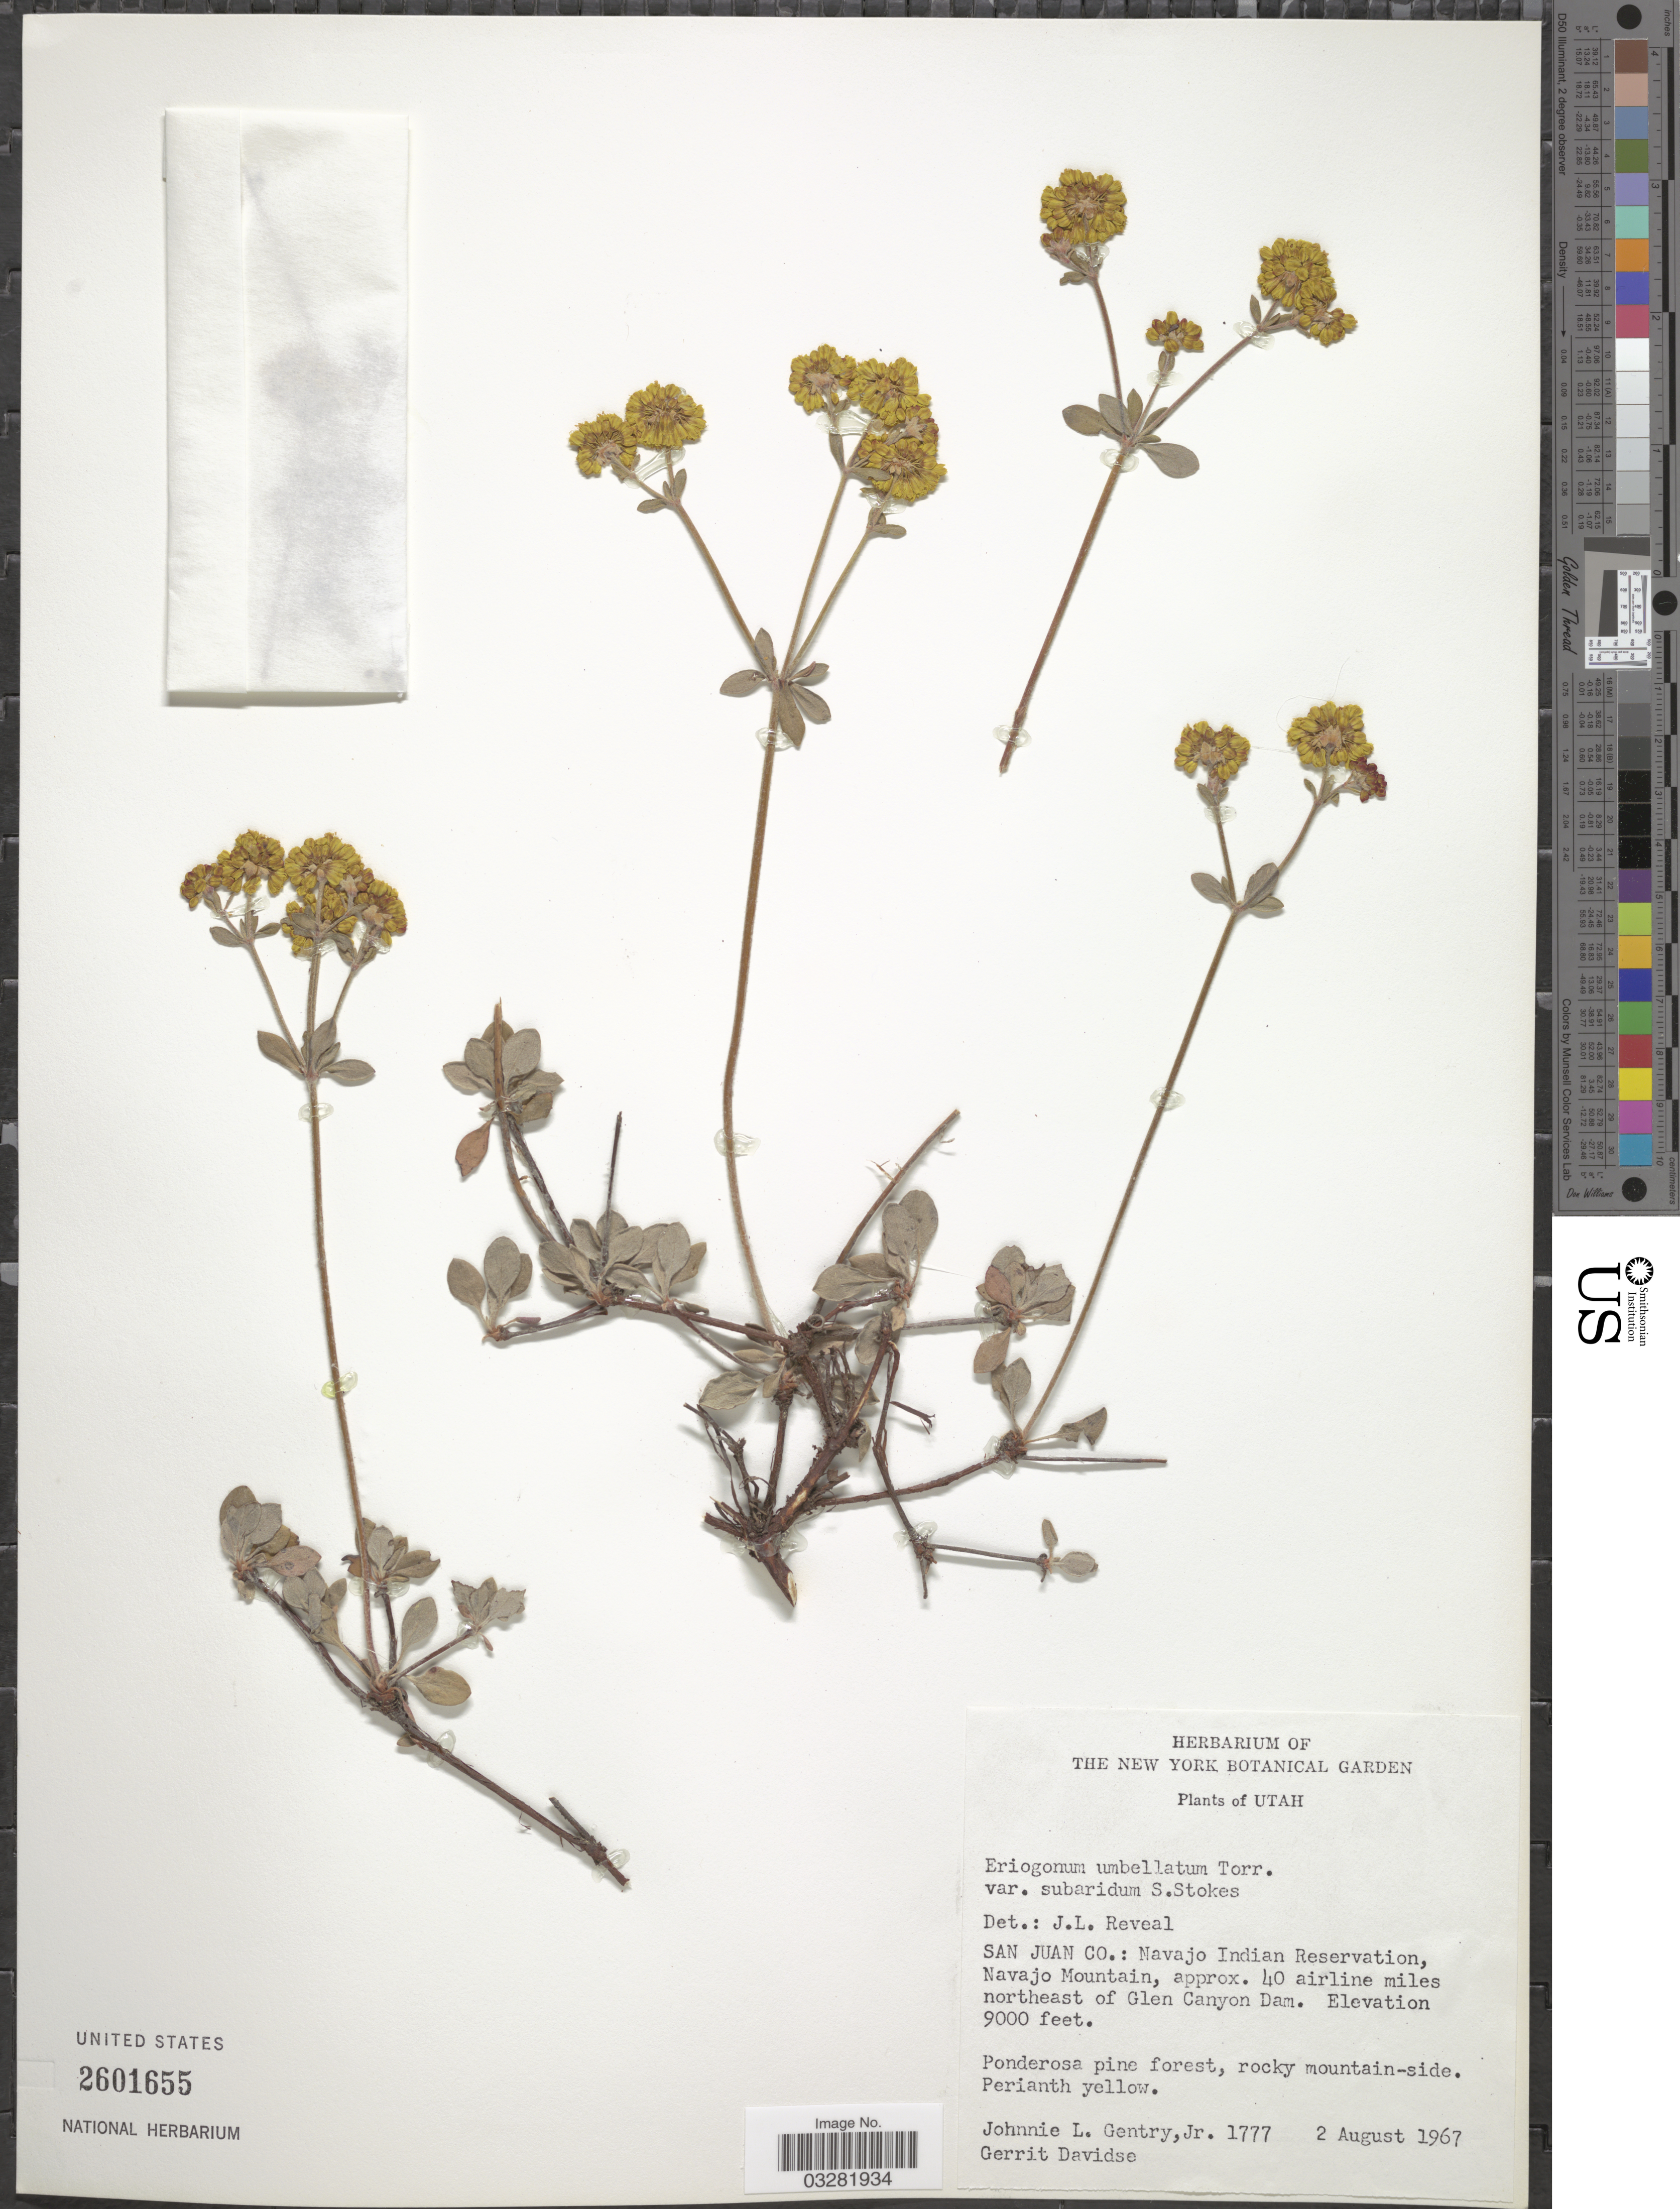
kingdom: Plantae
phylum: Tracheophyta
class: Magnoliopsida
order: Caryophyllales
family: Polygonaceae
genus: Eriogonum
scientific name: Eriogonum umbellatum var. subaridum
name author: S. Stokes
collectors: J. L. Gentry & G. Davidse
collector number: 1777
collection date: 1967-08-02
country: United States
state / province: Utah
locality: San Juan Co.: Navajo Indian Reservation, Navajo Mountain, approx. 40 airline miles northeast of Glen Canyon Dam.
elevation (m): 2743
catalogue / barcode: US 2601655